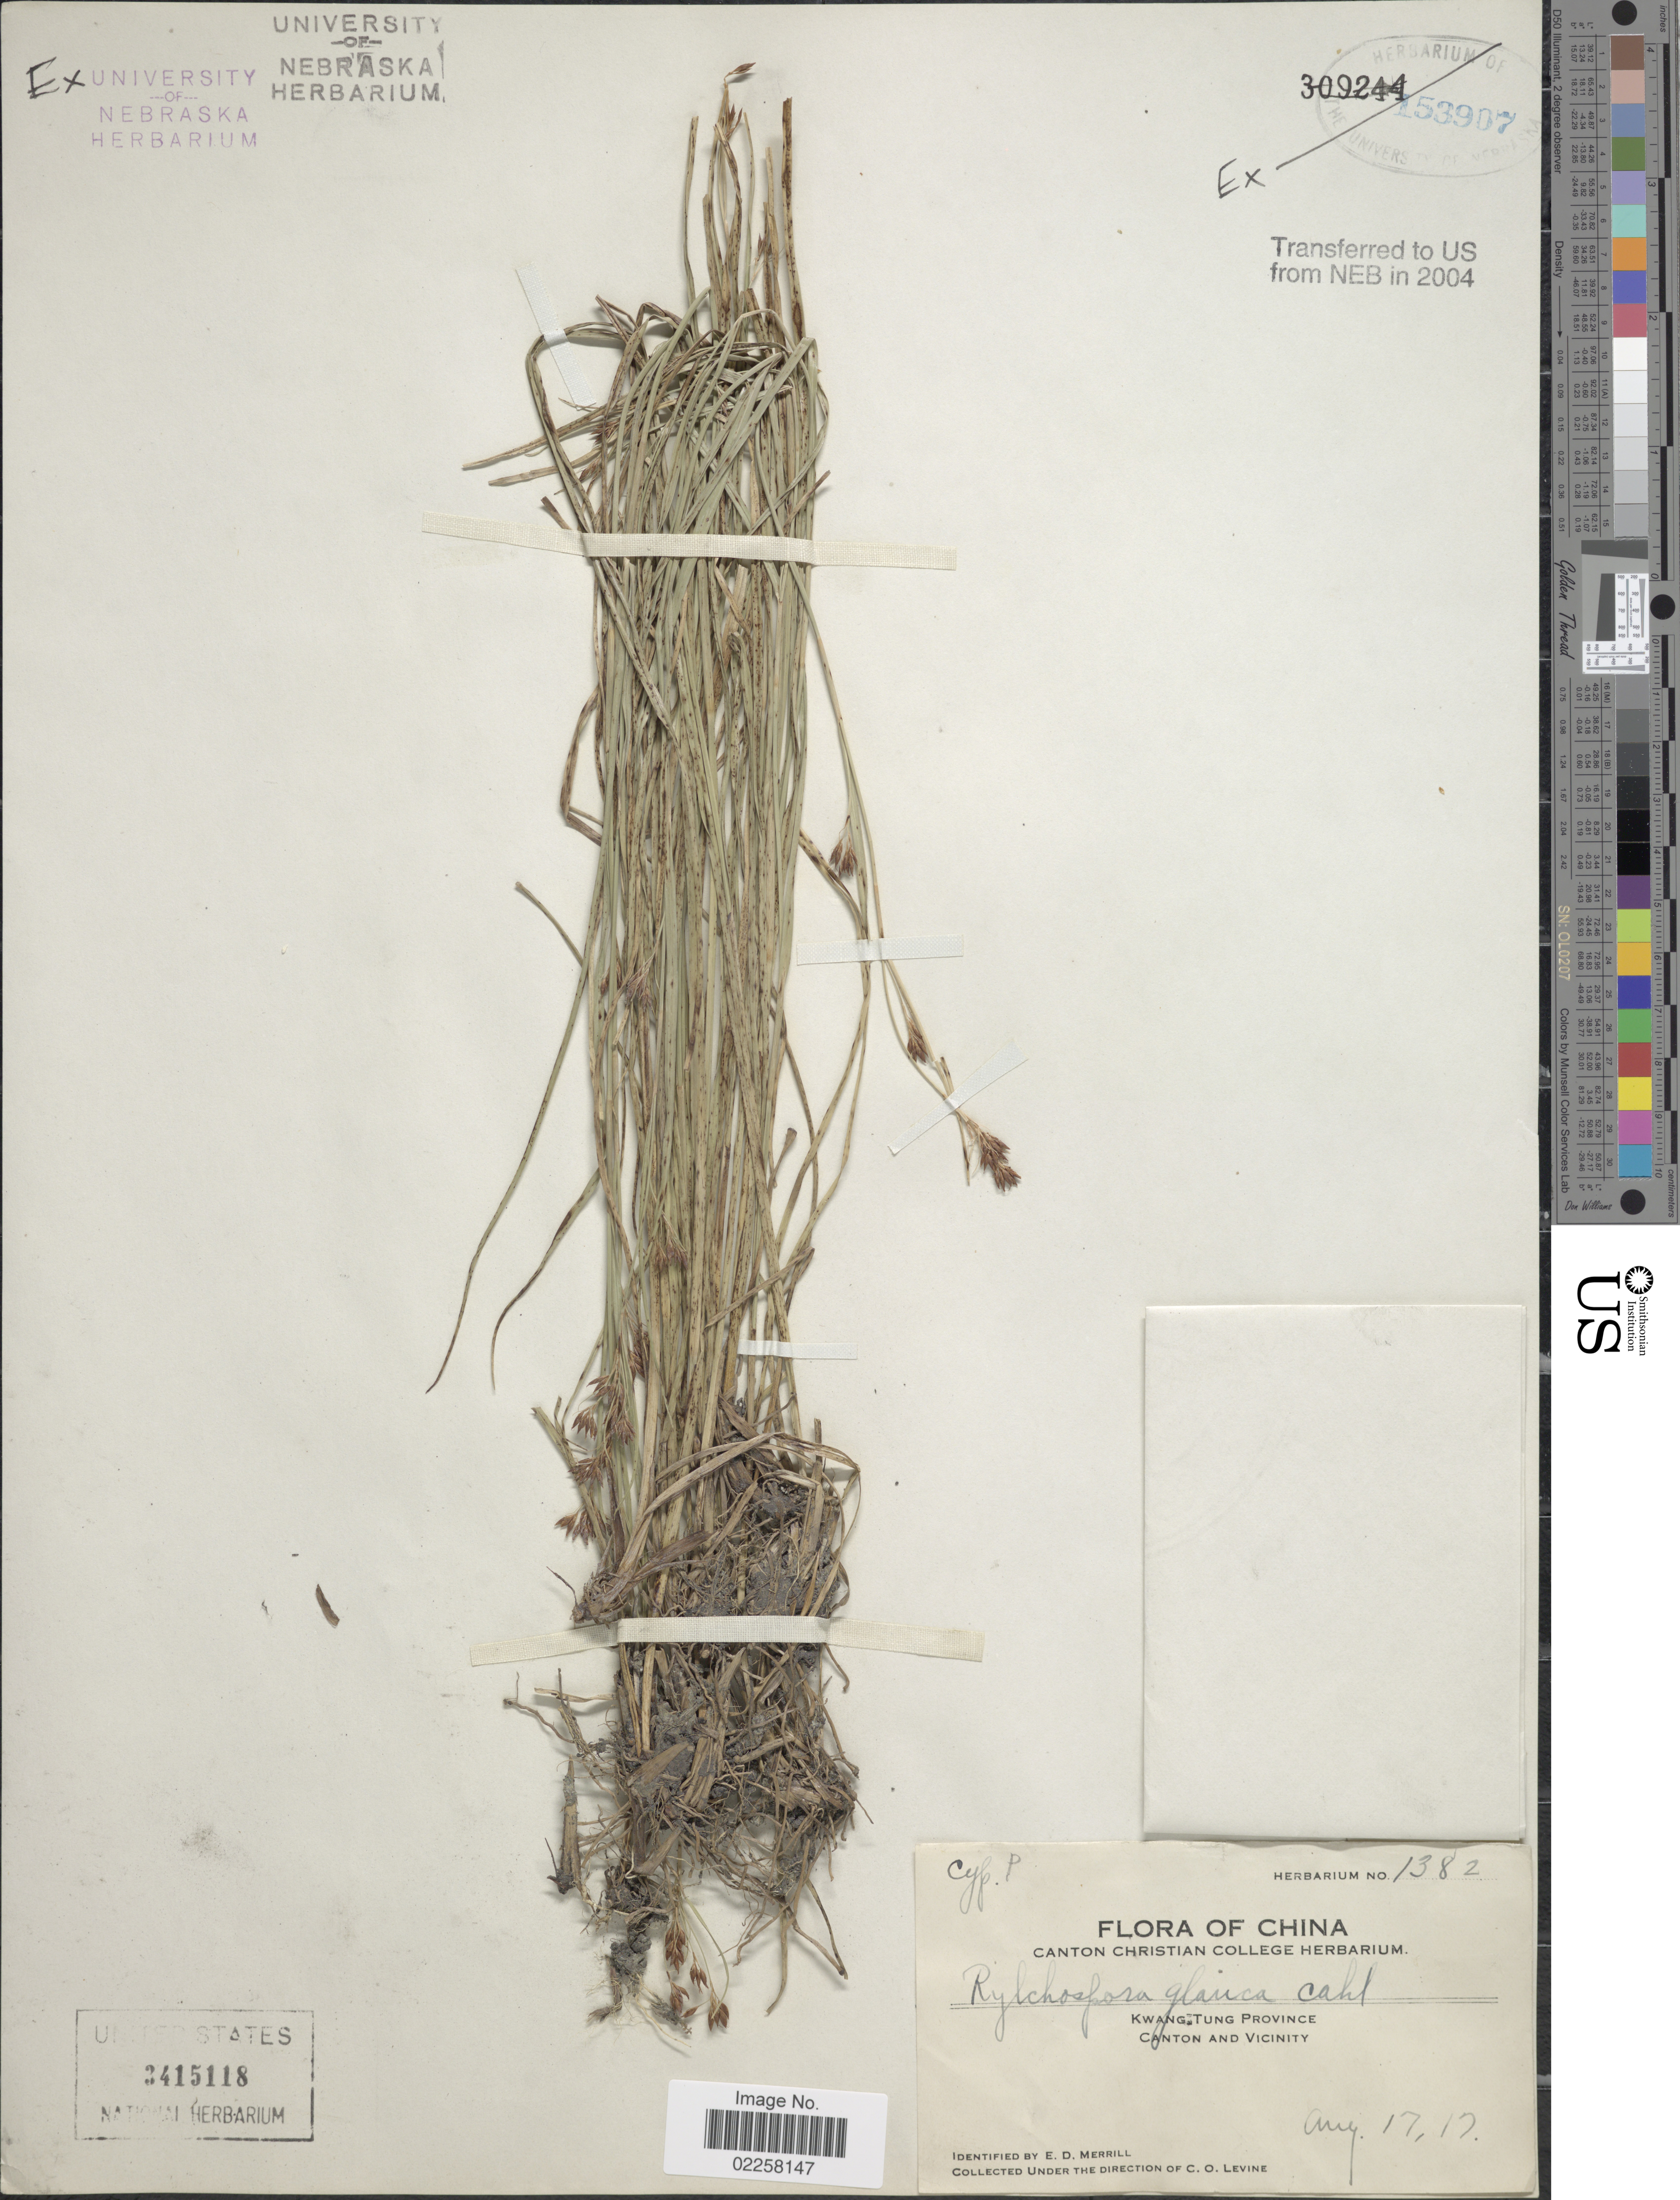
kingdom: Plantae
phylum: Tracheophyta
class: Liliopsida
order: Poales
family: Cyperaceae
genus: Rhynchospora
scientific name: Rhynchospora rugosa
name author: (Vahl) Gale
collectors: C. O. Levine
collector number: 1382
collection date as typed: Transcribed d/m/y: 17/8/17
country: China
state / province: Guangdong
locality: Kwang Tung Province. Canton and Vicinity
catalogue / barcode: US 3415118